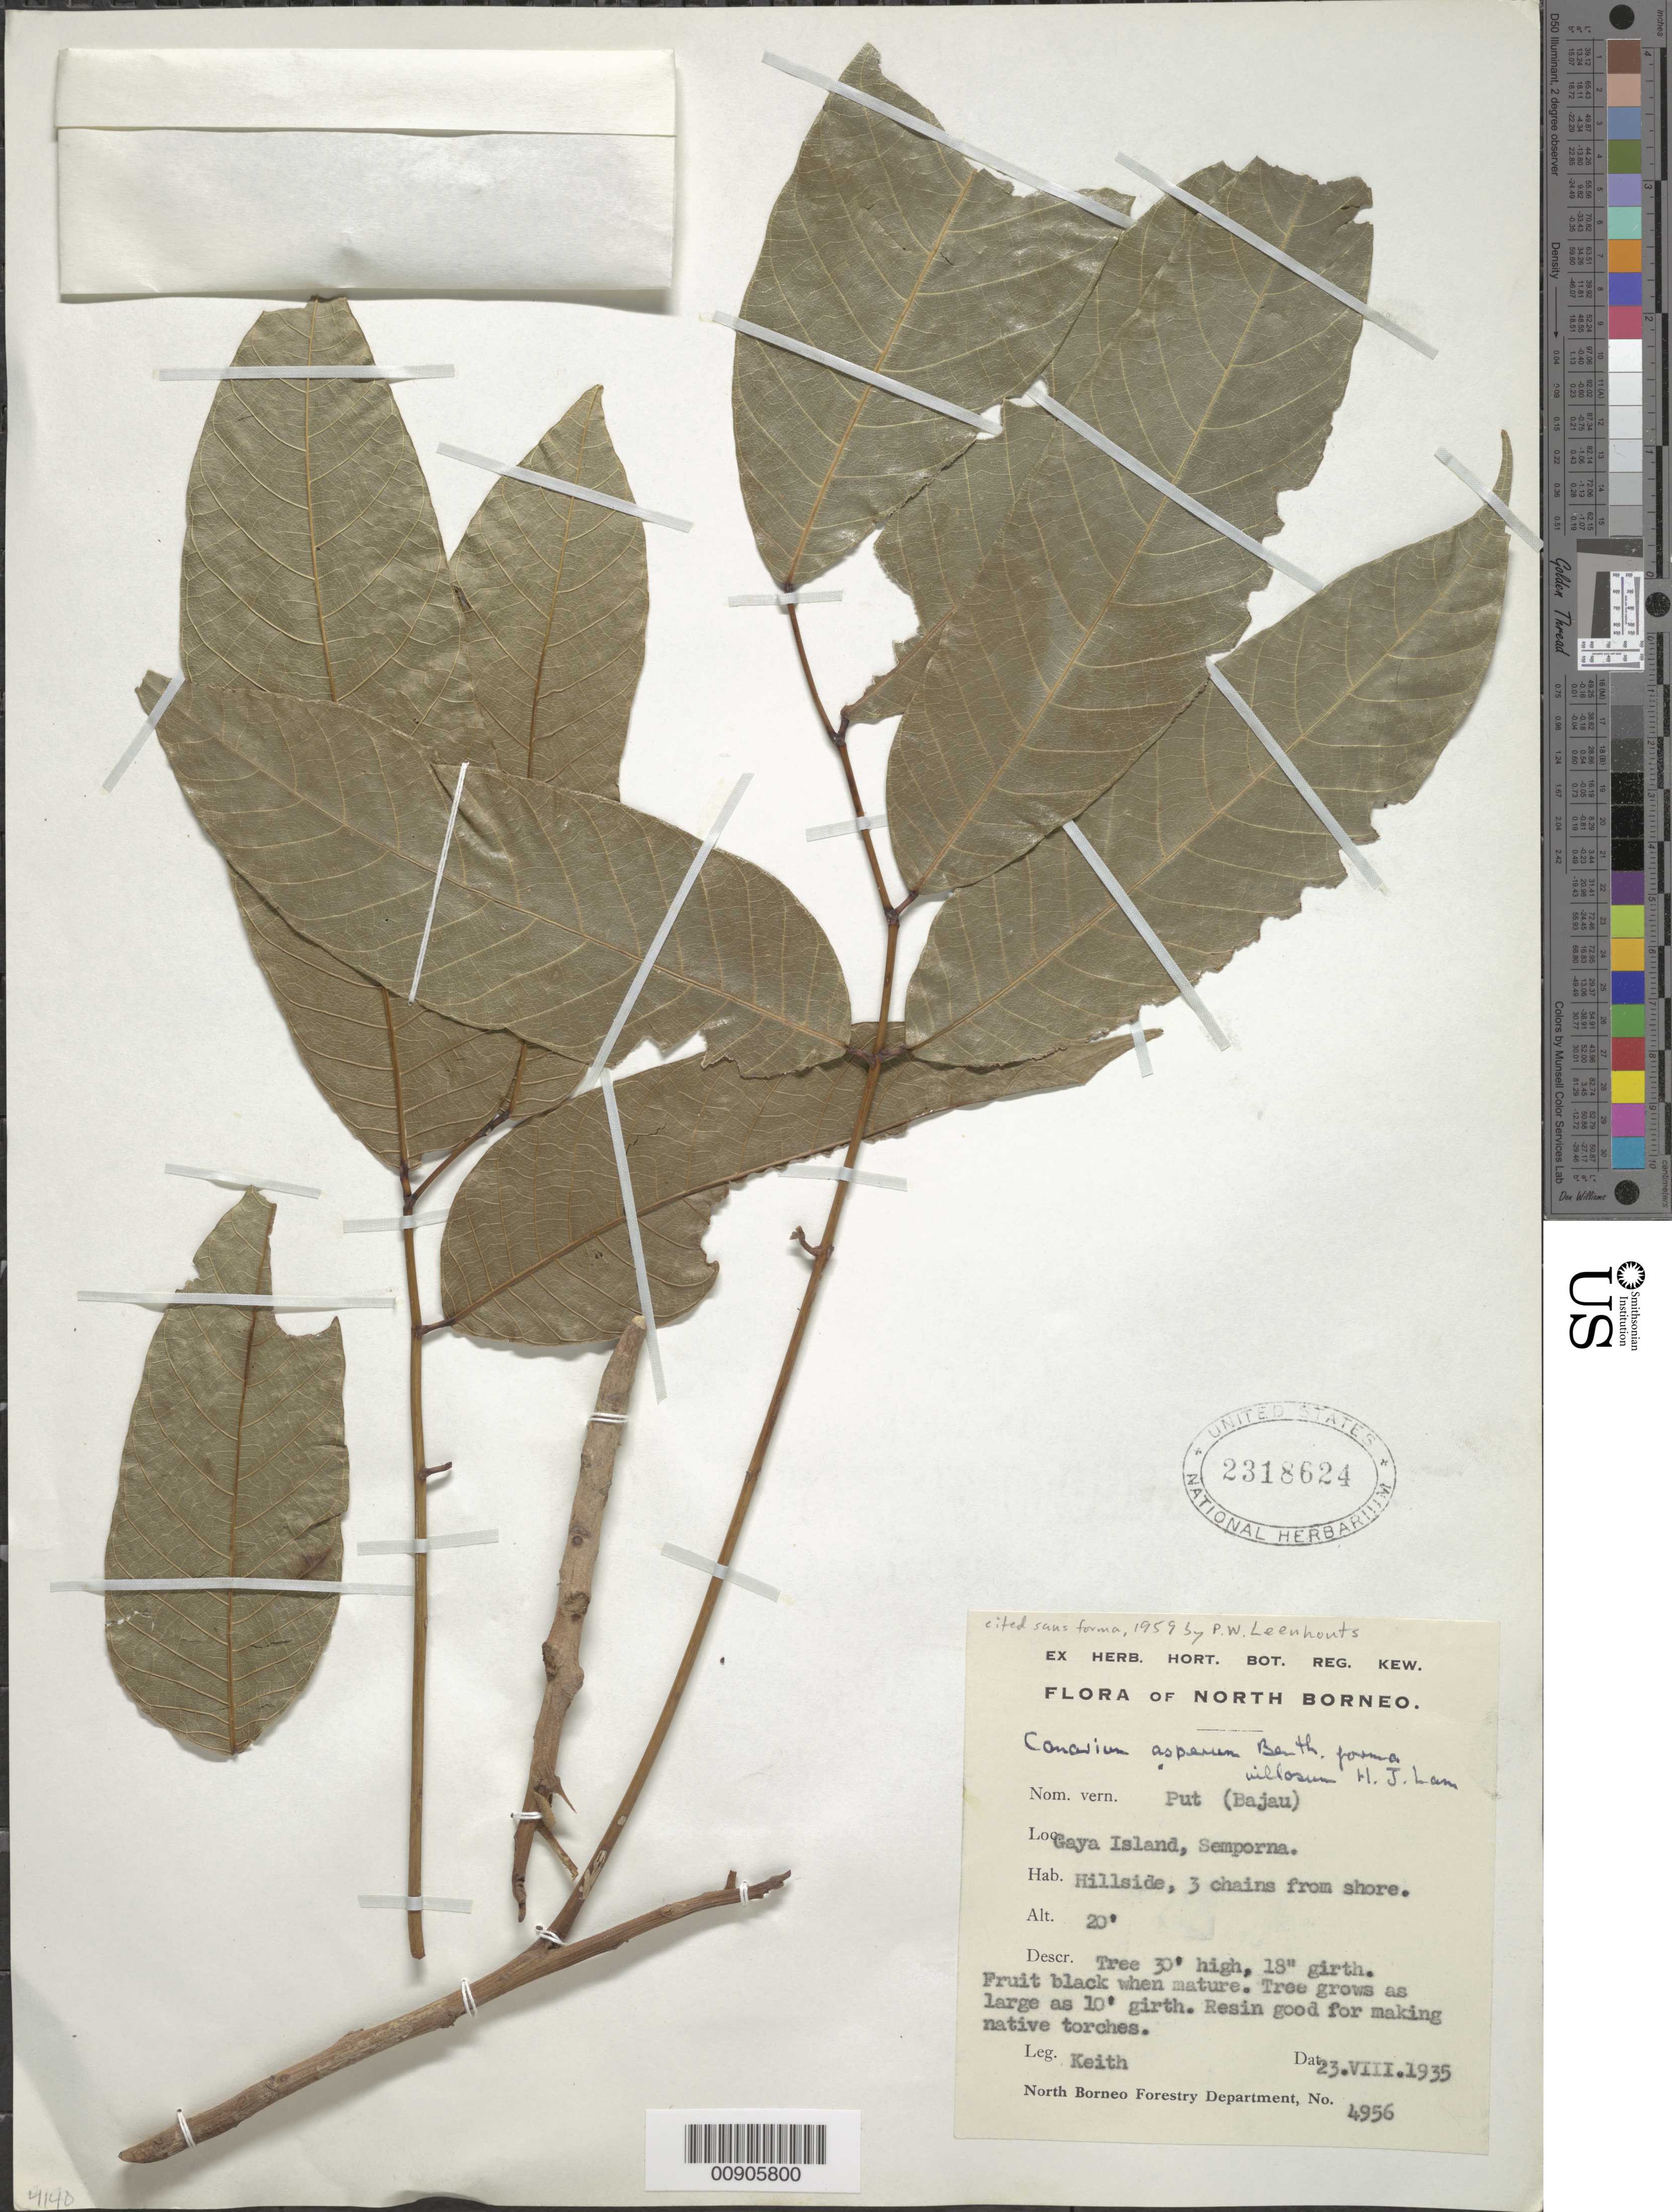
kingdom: Plantae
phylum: Tracheophyta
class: Magnoliopsida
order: Sapindales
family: Burseraceae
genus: Canarium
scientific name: Canarium asperum f. villosum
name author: Benth.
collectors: H. Keith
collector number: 4956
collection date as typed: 23 Aug 1935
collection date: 1935-08-23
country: Malaysia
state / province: Sabah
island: Borneo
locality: Gaya Island, Semporna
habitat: hillside, 3 chains from shore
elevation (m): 6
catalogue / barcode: US 2318624